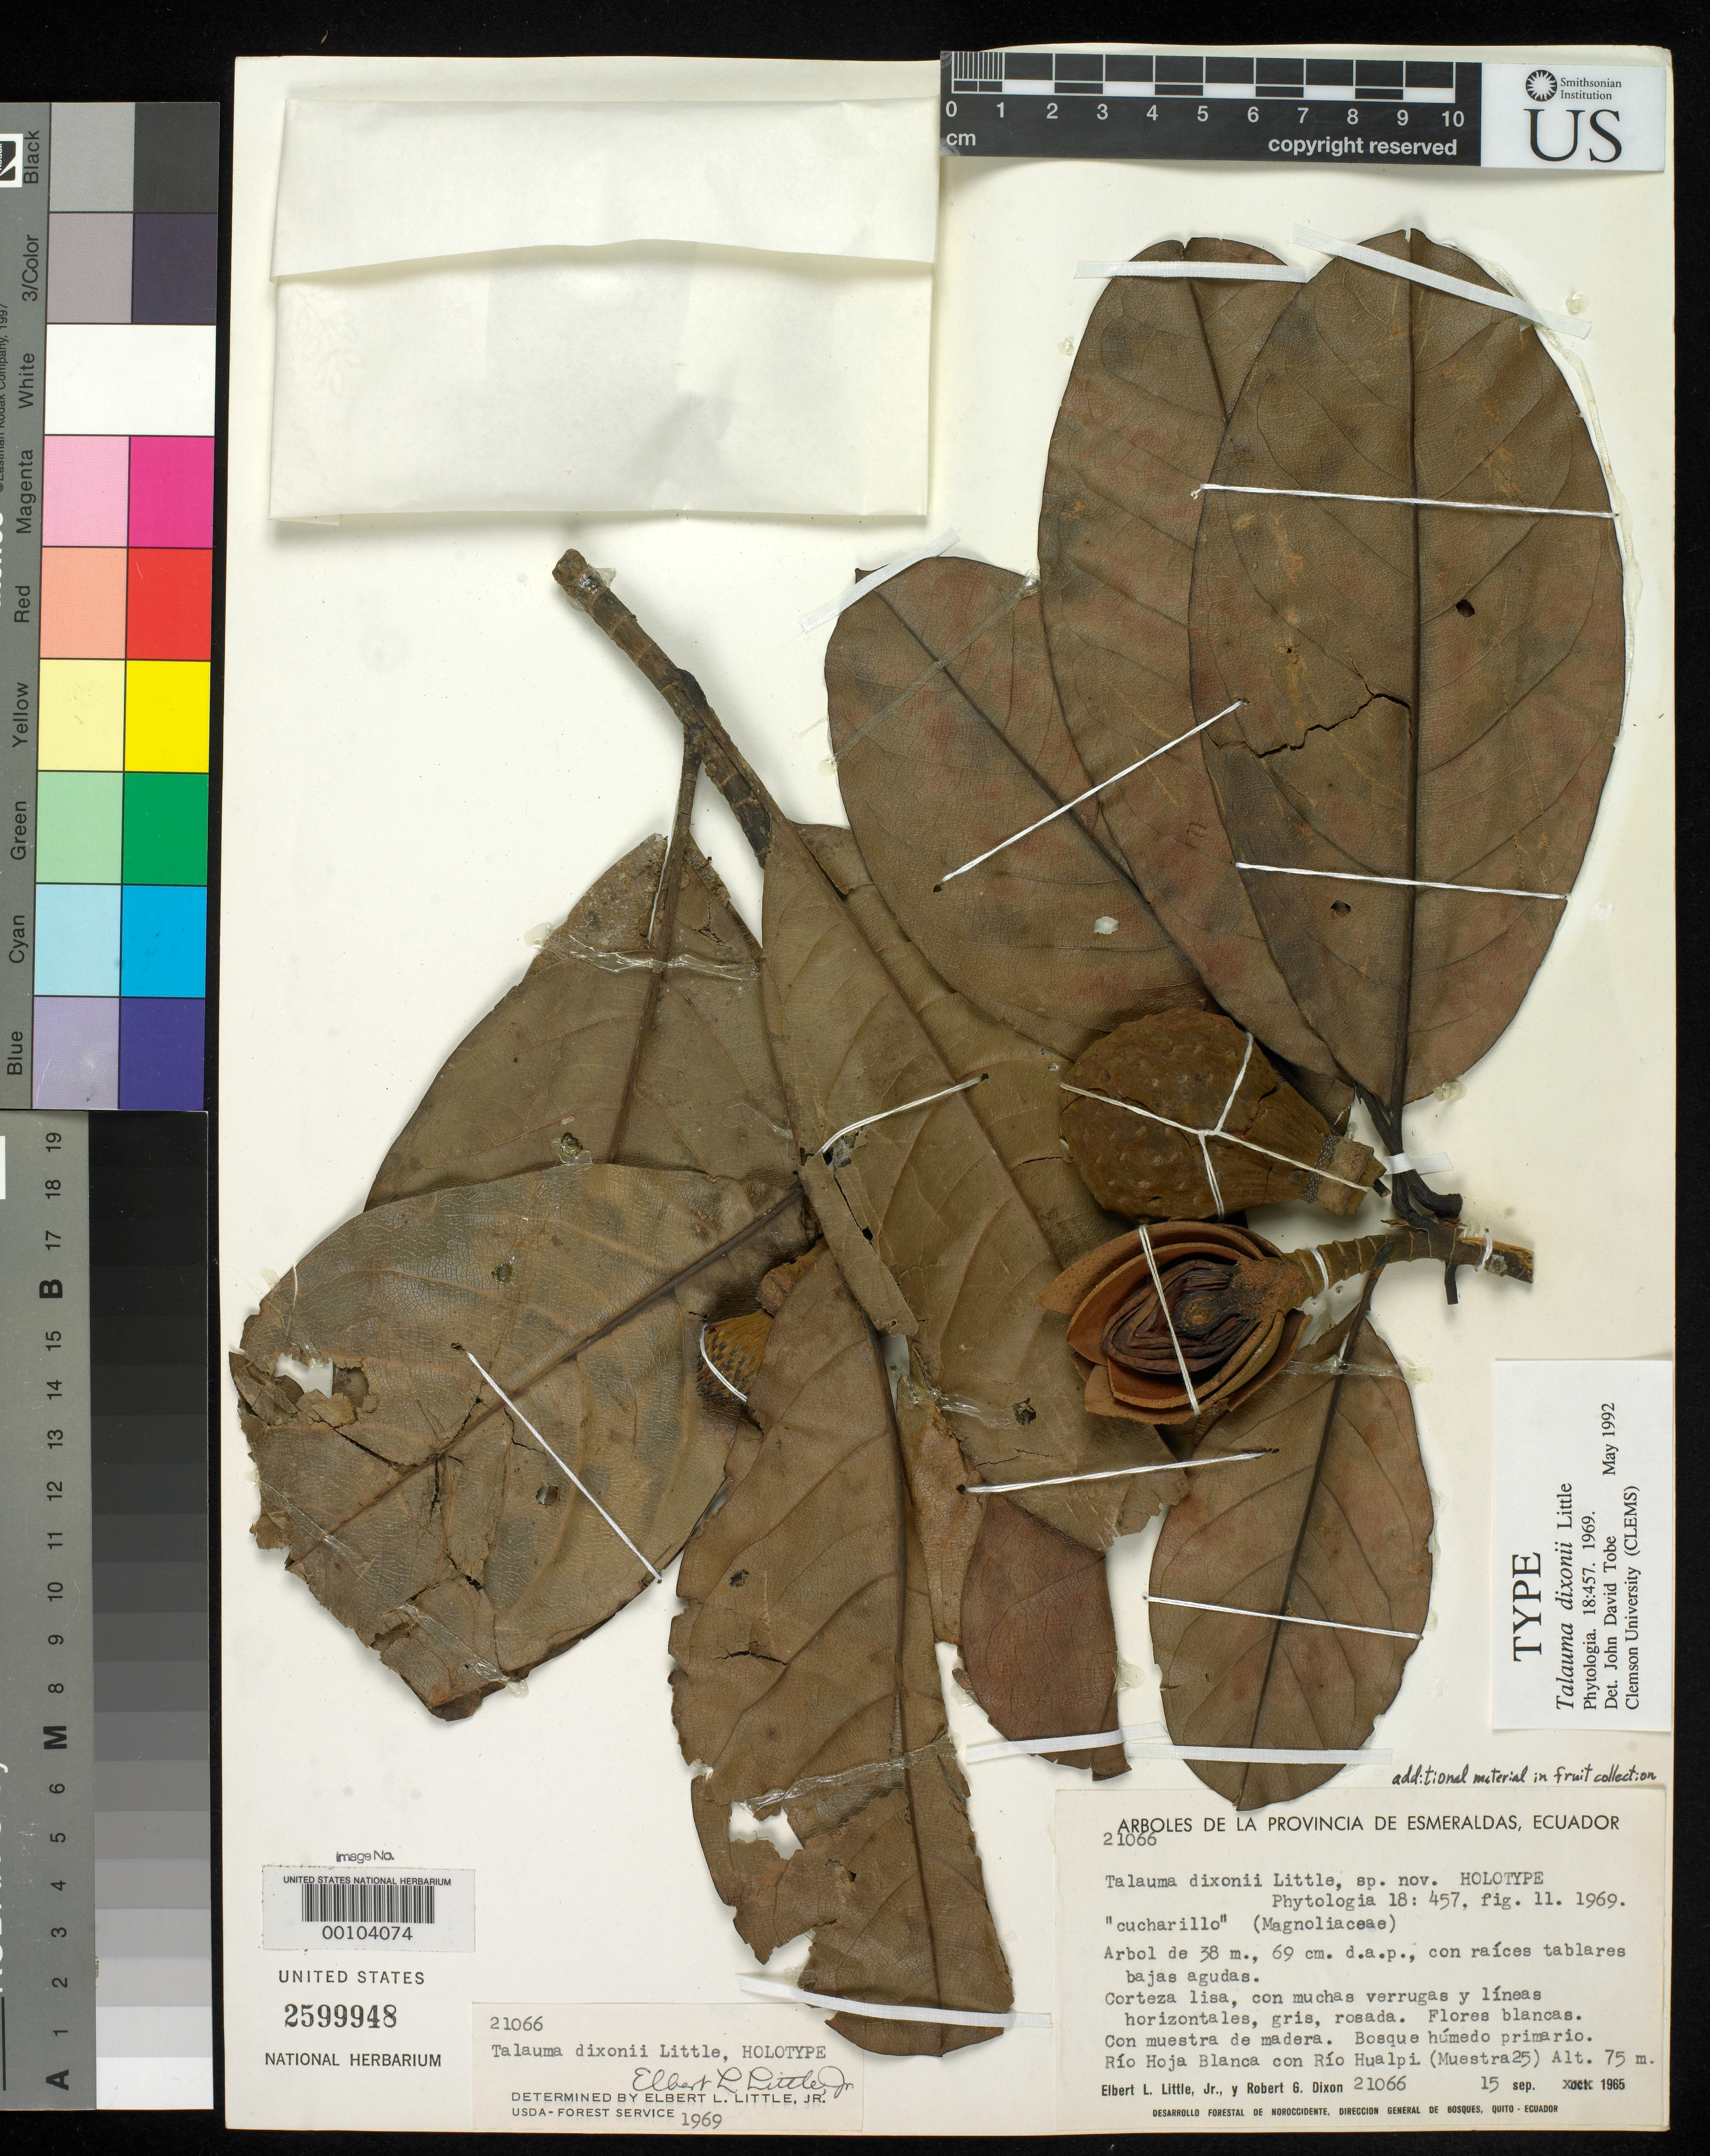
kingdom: Plantae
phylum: Tracheophyta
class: Magnoliopsida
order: Magnoliales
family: Magnoliaceae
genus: Talauma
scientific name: Talauma dixonii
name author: Little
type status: Holotype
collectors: E. L. Little & R. G. Dixon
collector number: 21066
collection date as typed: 15 Sep 1965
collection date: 1965-09-15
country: Ecuador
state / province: Esmeraldas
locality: Junction of Rio Hoja Blanca and Rio Hualpi.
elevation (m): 75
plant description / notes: Annotated as "HOLOTYPE" by E.L. Little (1969) and as "TYPE" by J.D. Tobe (1992), but see also US 2599950 for possible second sheet of holotype. Protologue cites "holotype" at US but without citing sheet number(s) or indicating that it is mounted on 2 sheets. Two additional sheets at US were labeled by Little as "Type collection".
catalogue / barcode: US 2599948